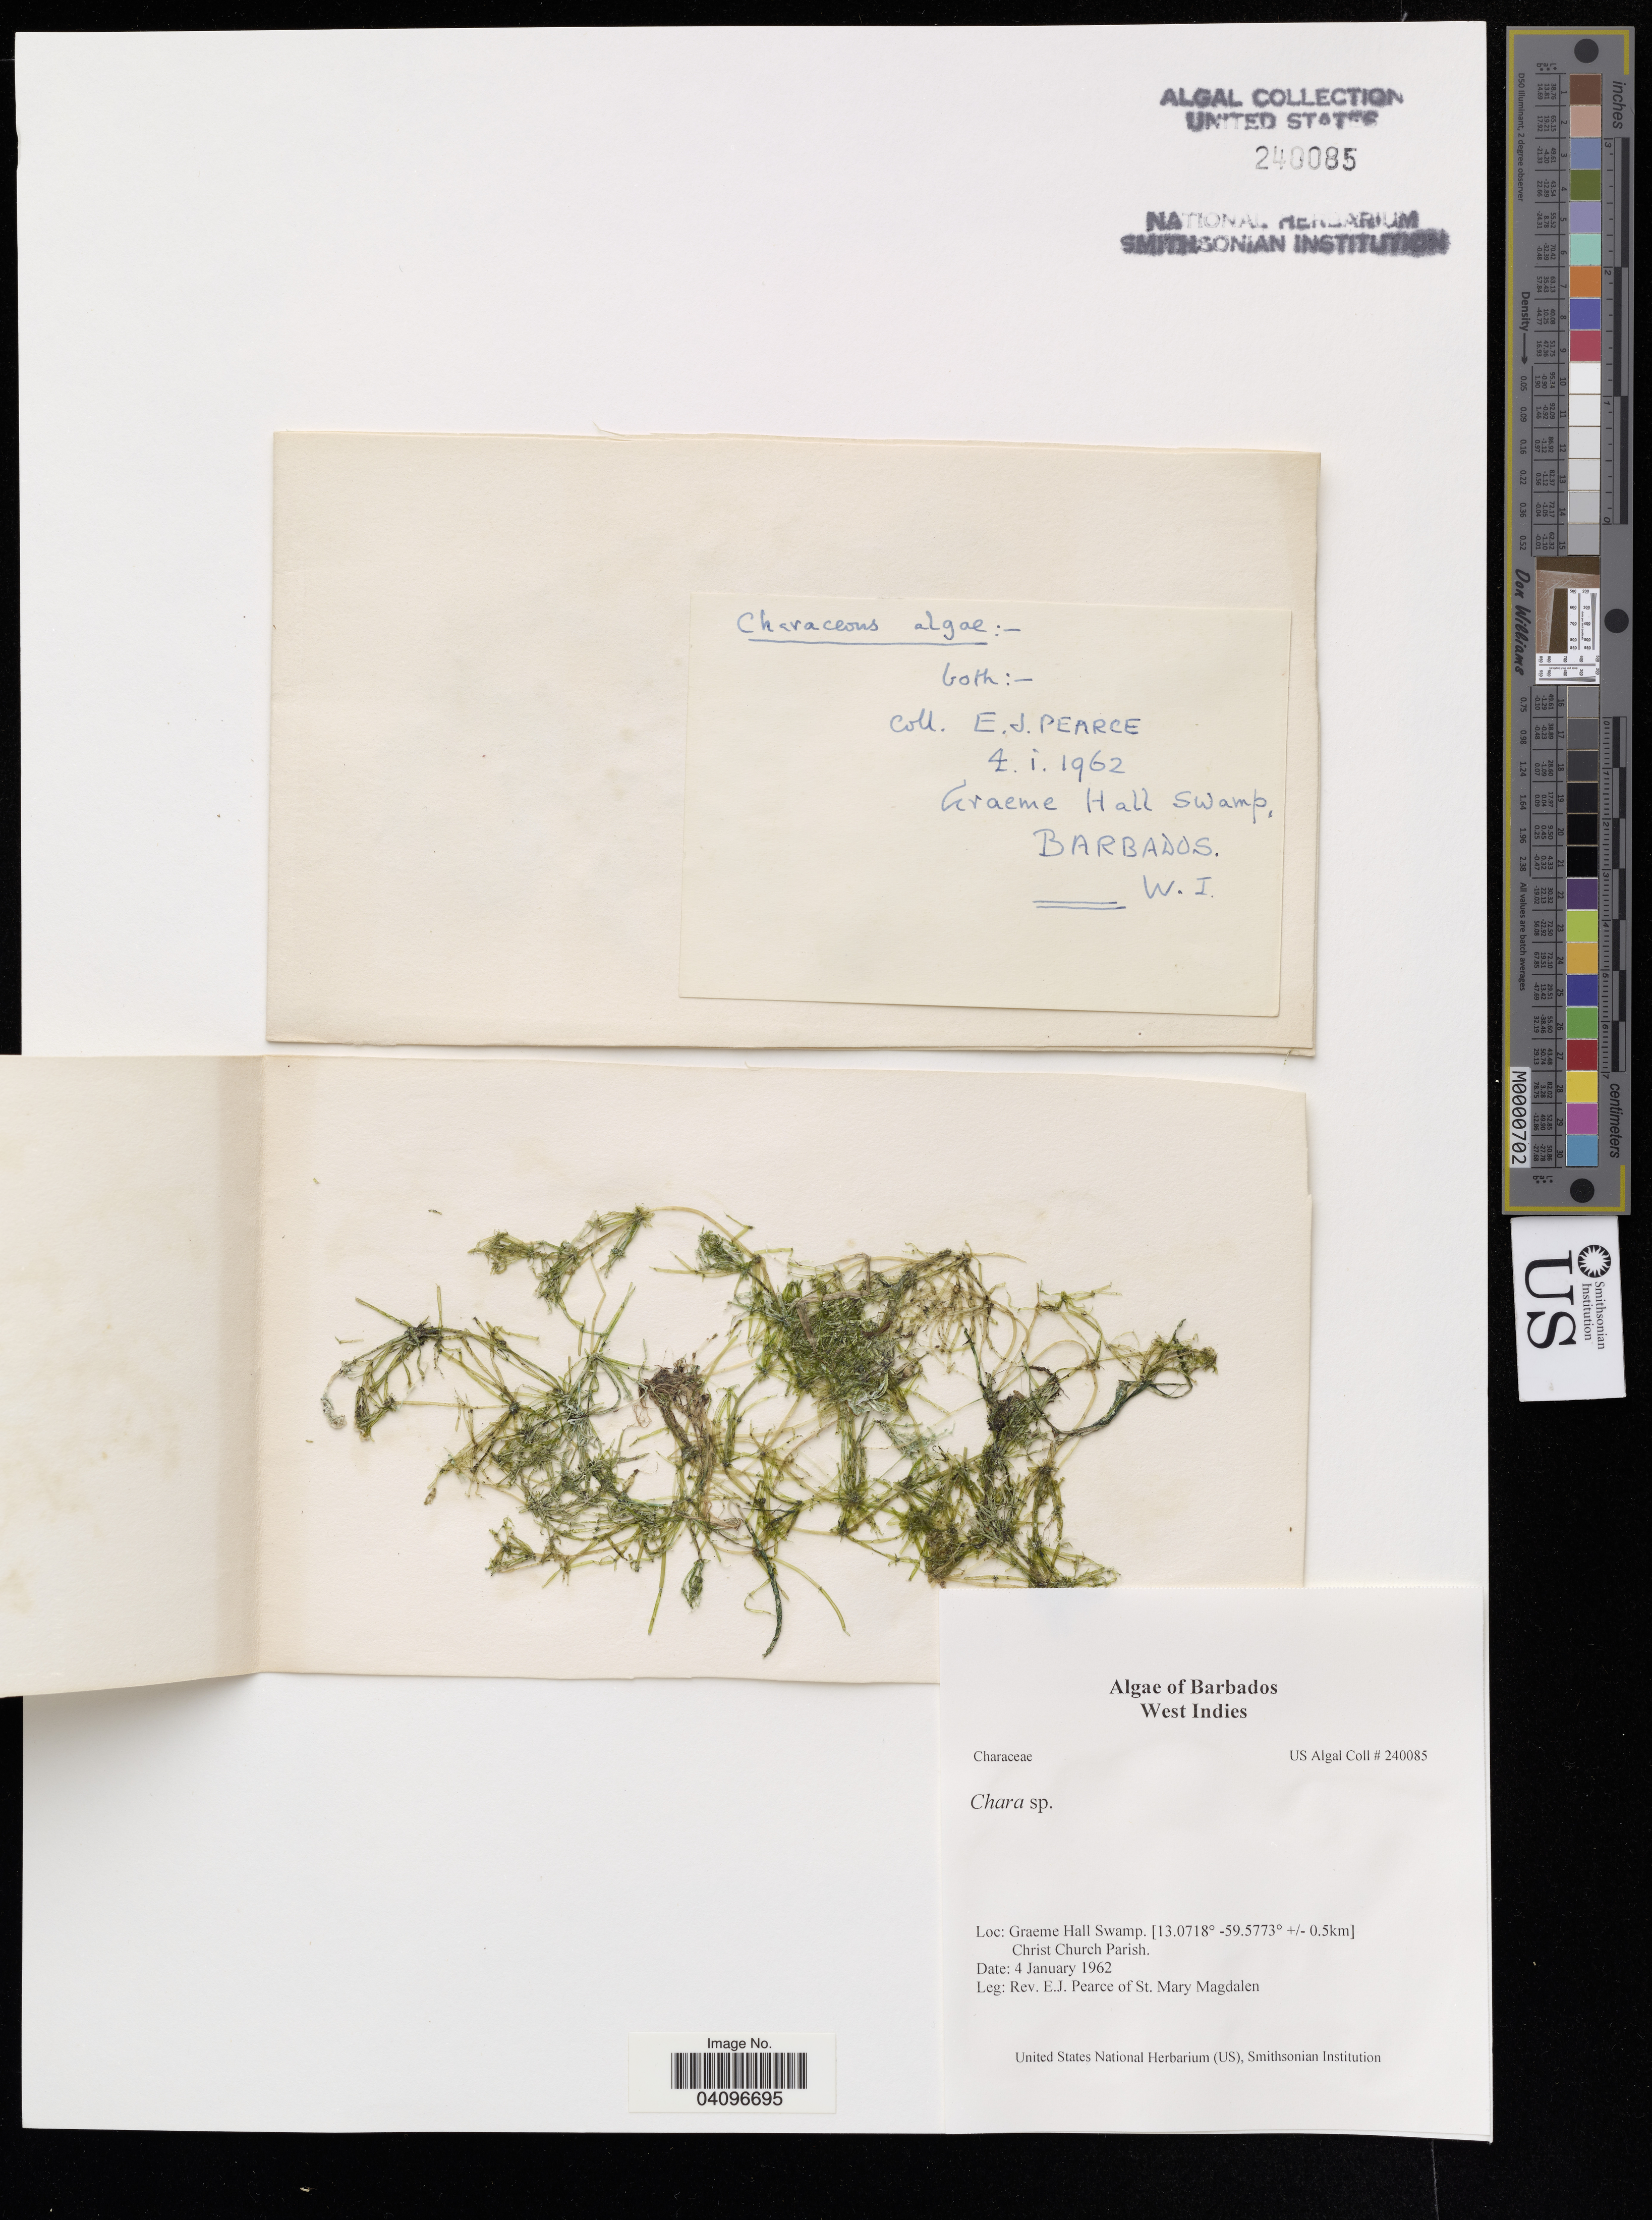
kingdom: Plantae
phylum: Charophyta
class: Charophyceae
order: Charales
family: Characeae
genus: Chara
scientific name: Chara sp.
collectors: E. Pearce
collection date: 1962-01-04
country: Barbados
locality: Barbados West Indies. Graeme Hall Swamp +/- 0.5 km. Christ Church Parish.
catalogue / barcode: US 240085